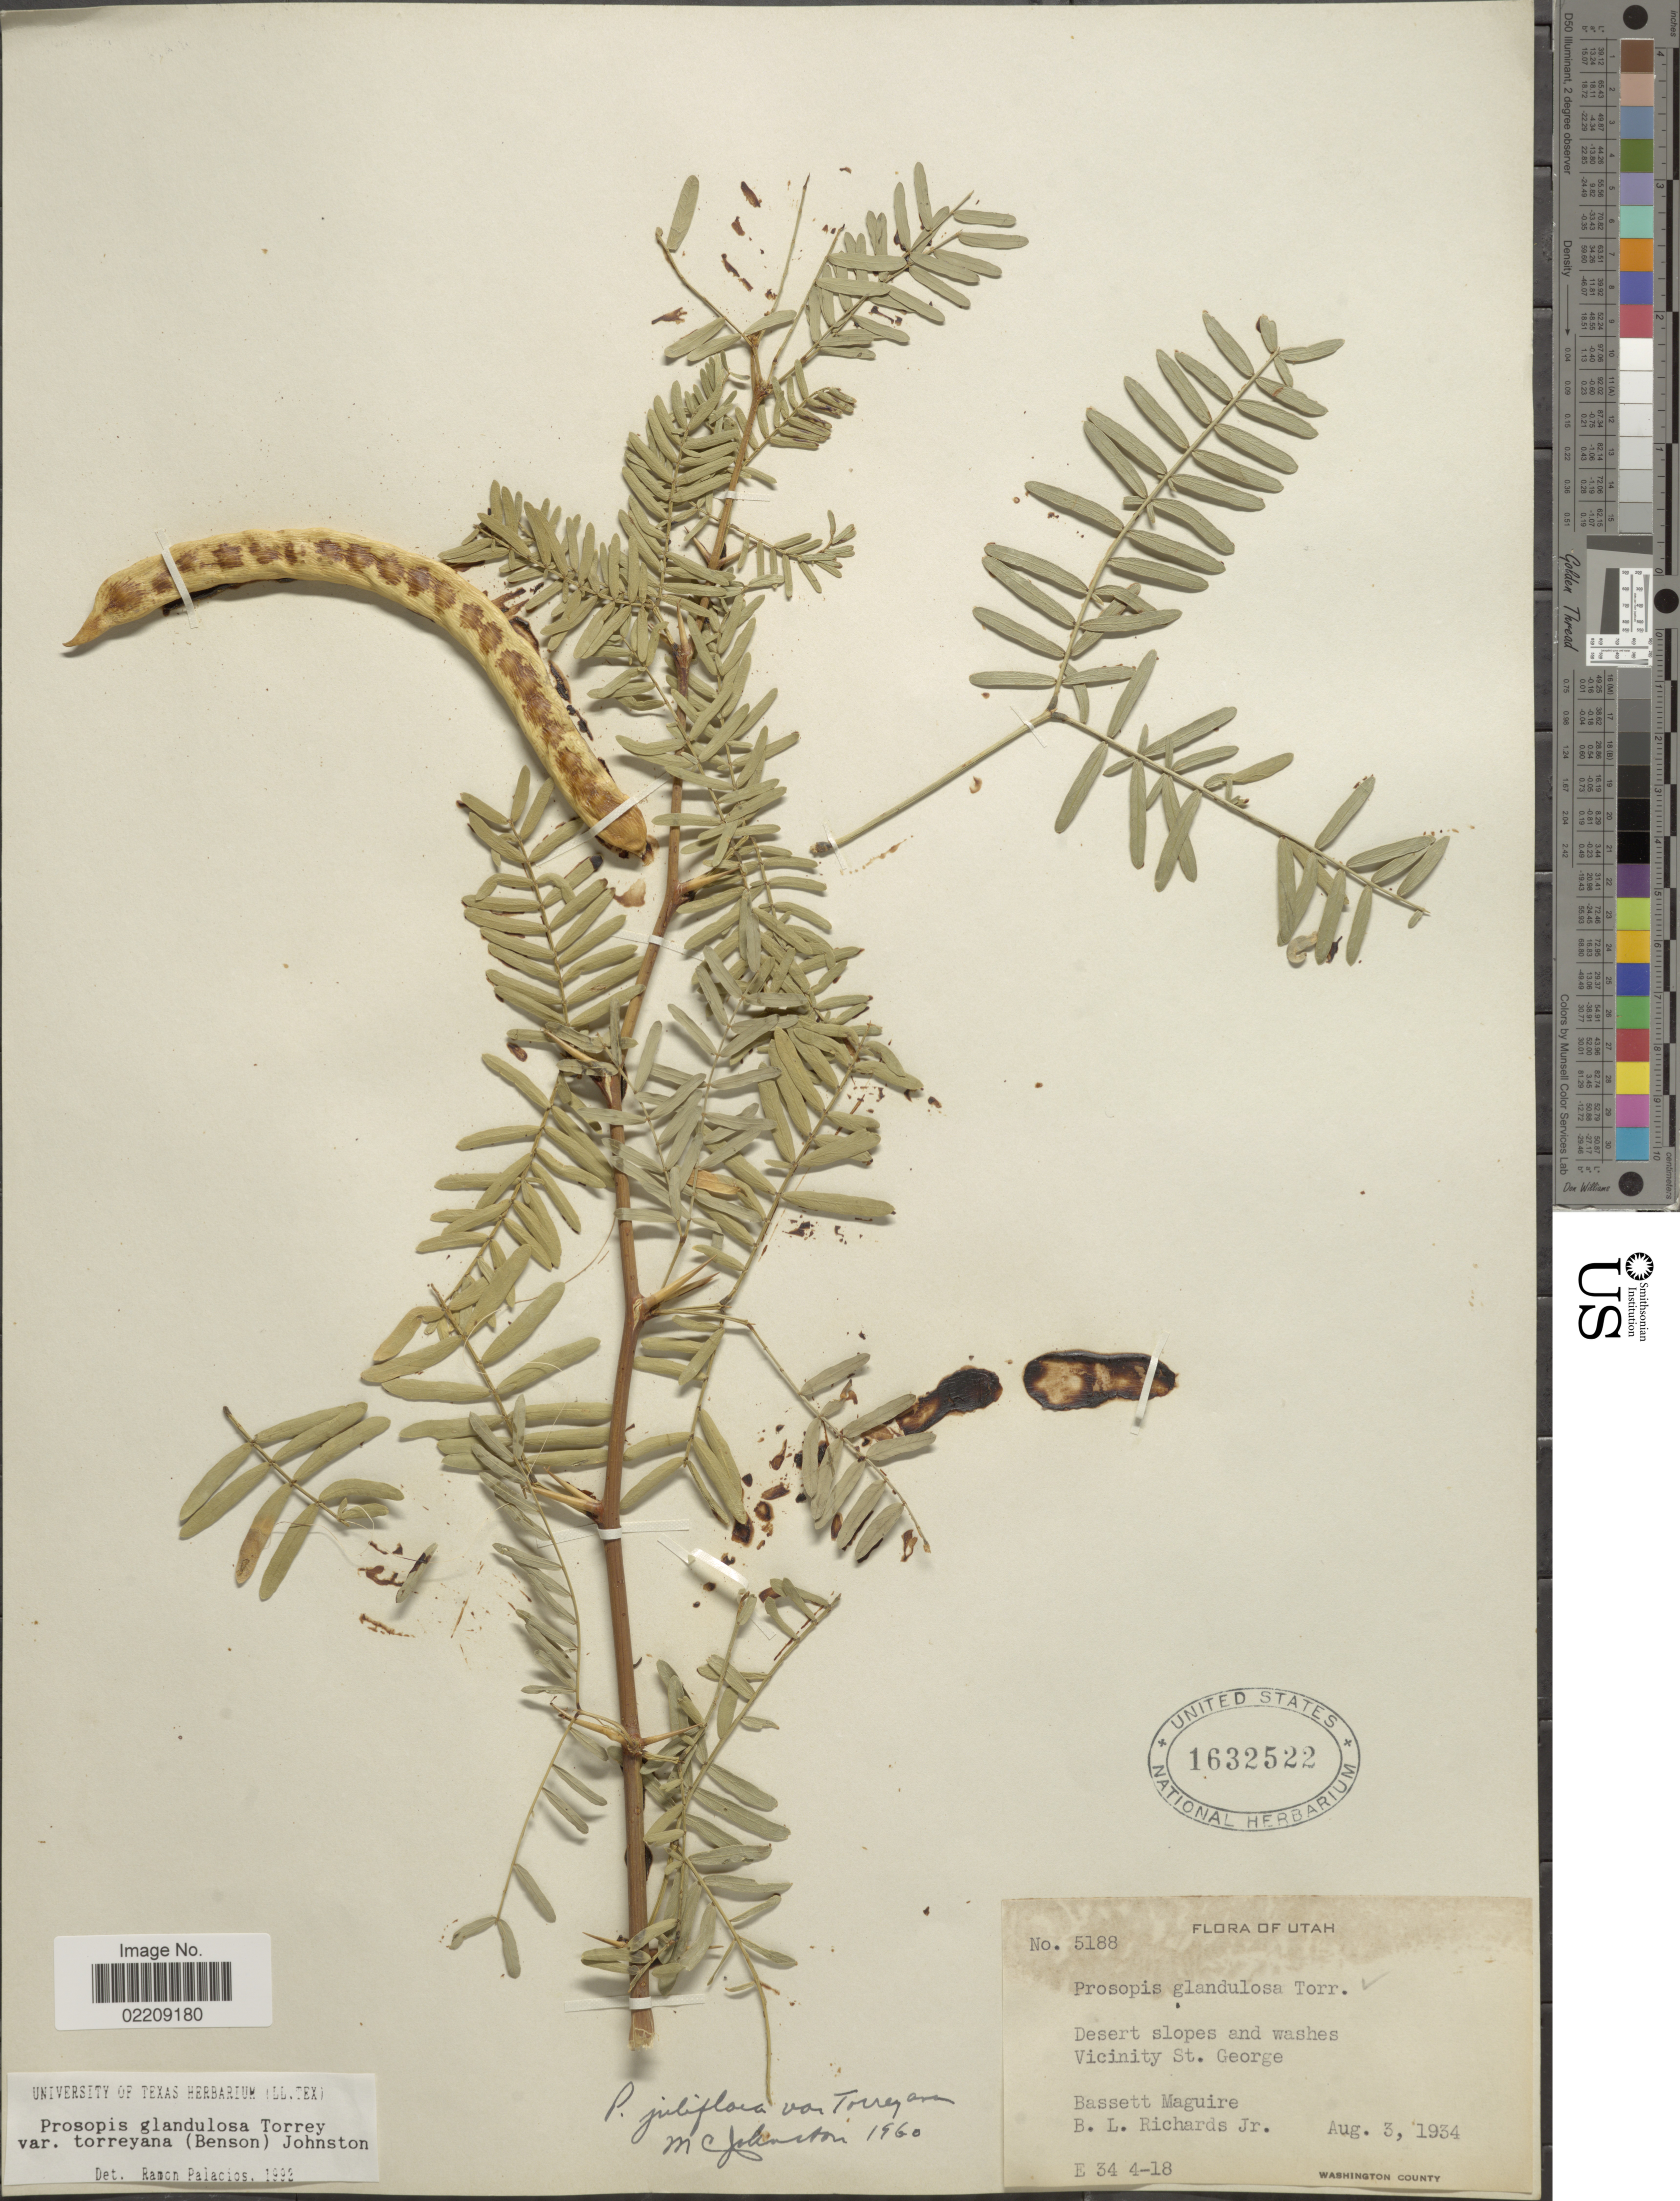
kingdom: Plantae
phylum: Tracheophyta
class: Magnoliopsida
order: Fabales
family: Fabaceae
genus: Neltuma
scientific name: Neltuma odorata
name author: (Torr. & Frém.) C. E. Hughes & G.P. Lewis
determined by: Strong, Mark T., (BOT), Smithsonian Institution - National Museum of Natural History (UNITED STATES)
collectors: B. Maguire & B. Richards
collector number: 5188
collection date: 1934-08-03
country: United States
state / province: Utah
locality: Desert slopes and washes Vicinity St George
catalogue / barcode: US 1632522